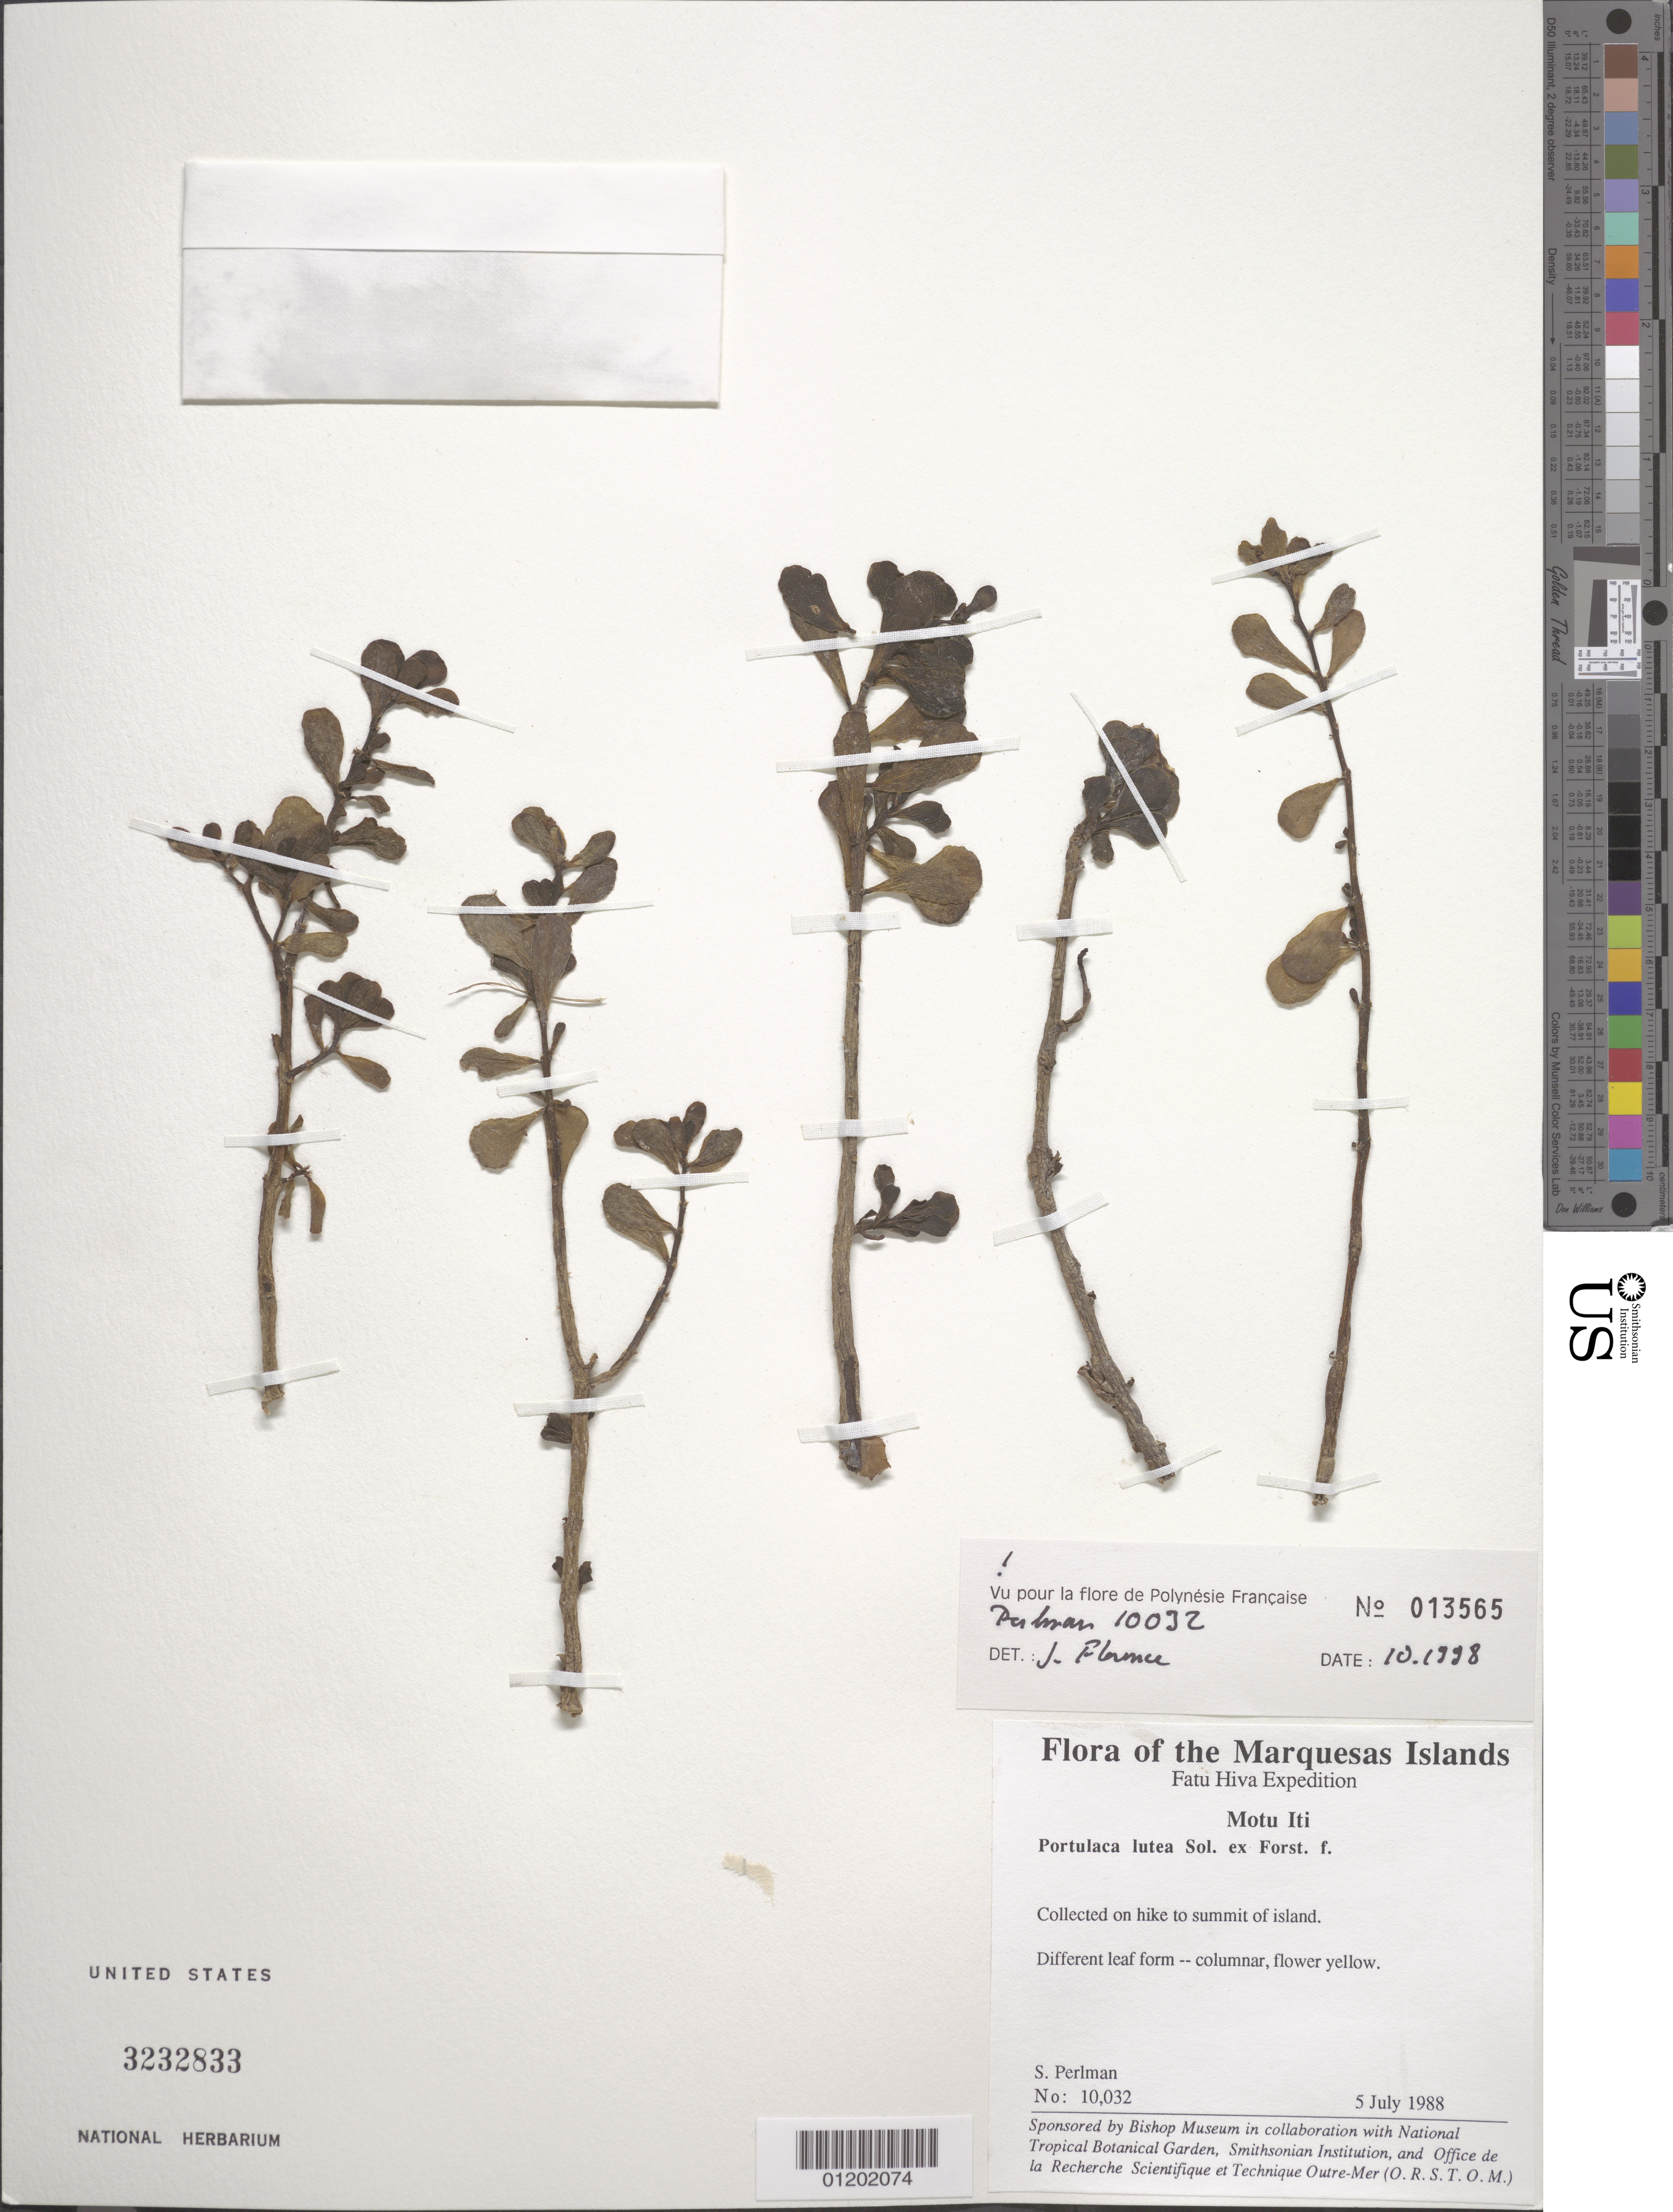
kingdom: Plantae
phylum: Tracheophyta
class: Magnoliopsida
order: Caryophyllales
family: Portulacaceae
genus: Portulaca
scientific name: Portulaca lutea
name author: Sol. ex G. Forst.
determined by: Florence, J.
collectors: S. P. Perlman, S. Montgomery, M. Teikiteetini & P. Teikitiitinii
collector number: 10032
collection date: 1988-07-05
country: French Polynesia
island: Motu Iti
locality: Small islet between Nuku Hiva and Eiao. On summit of island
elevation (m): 0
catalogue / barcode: US 3232833